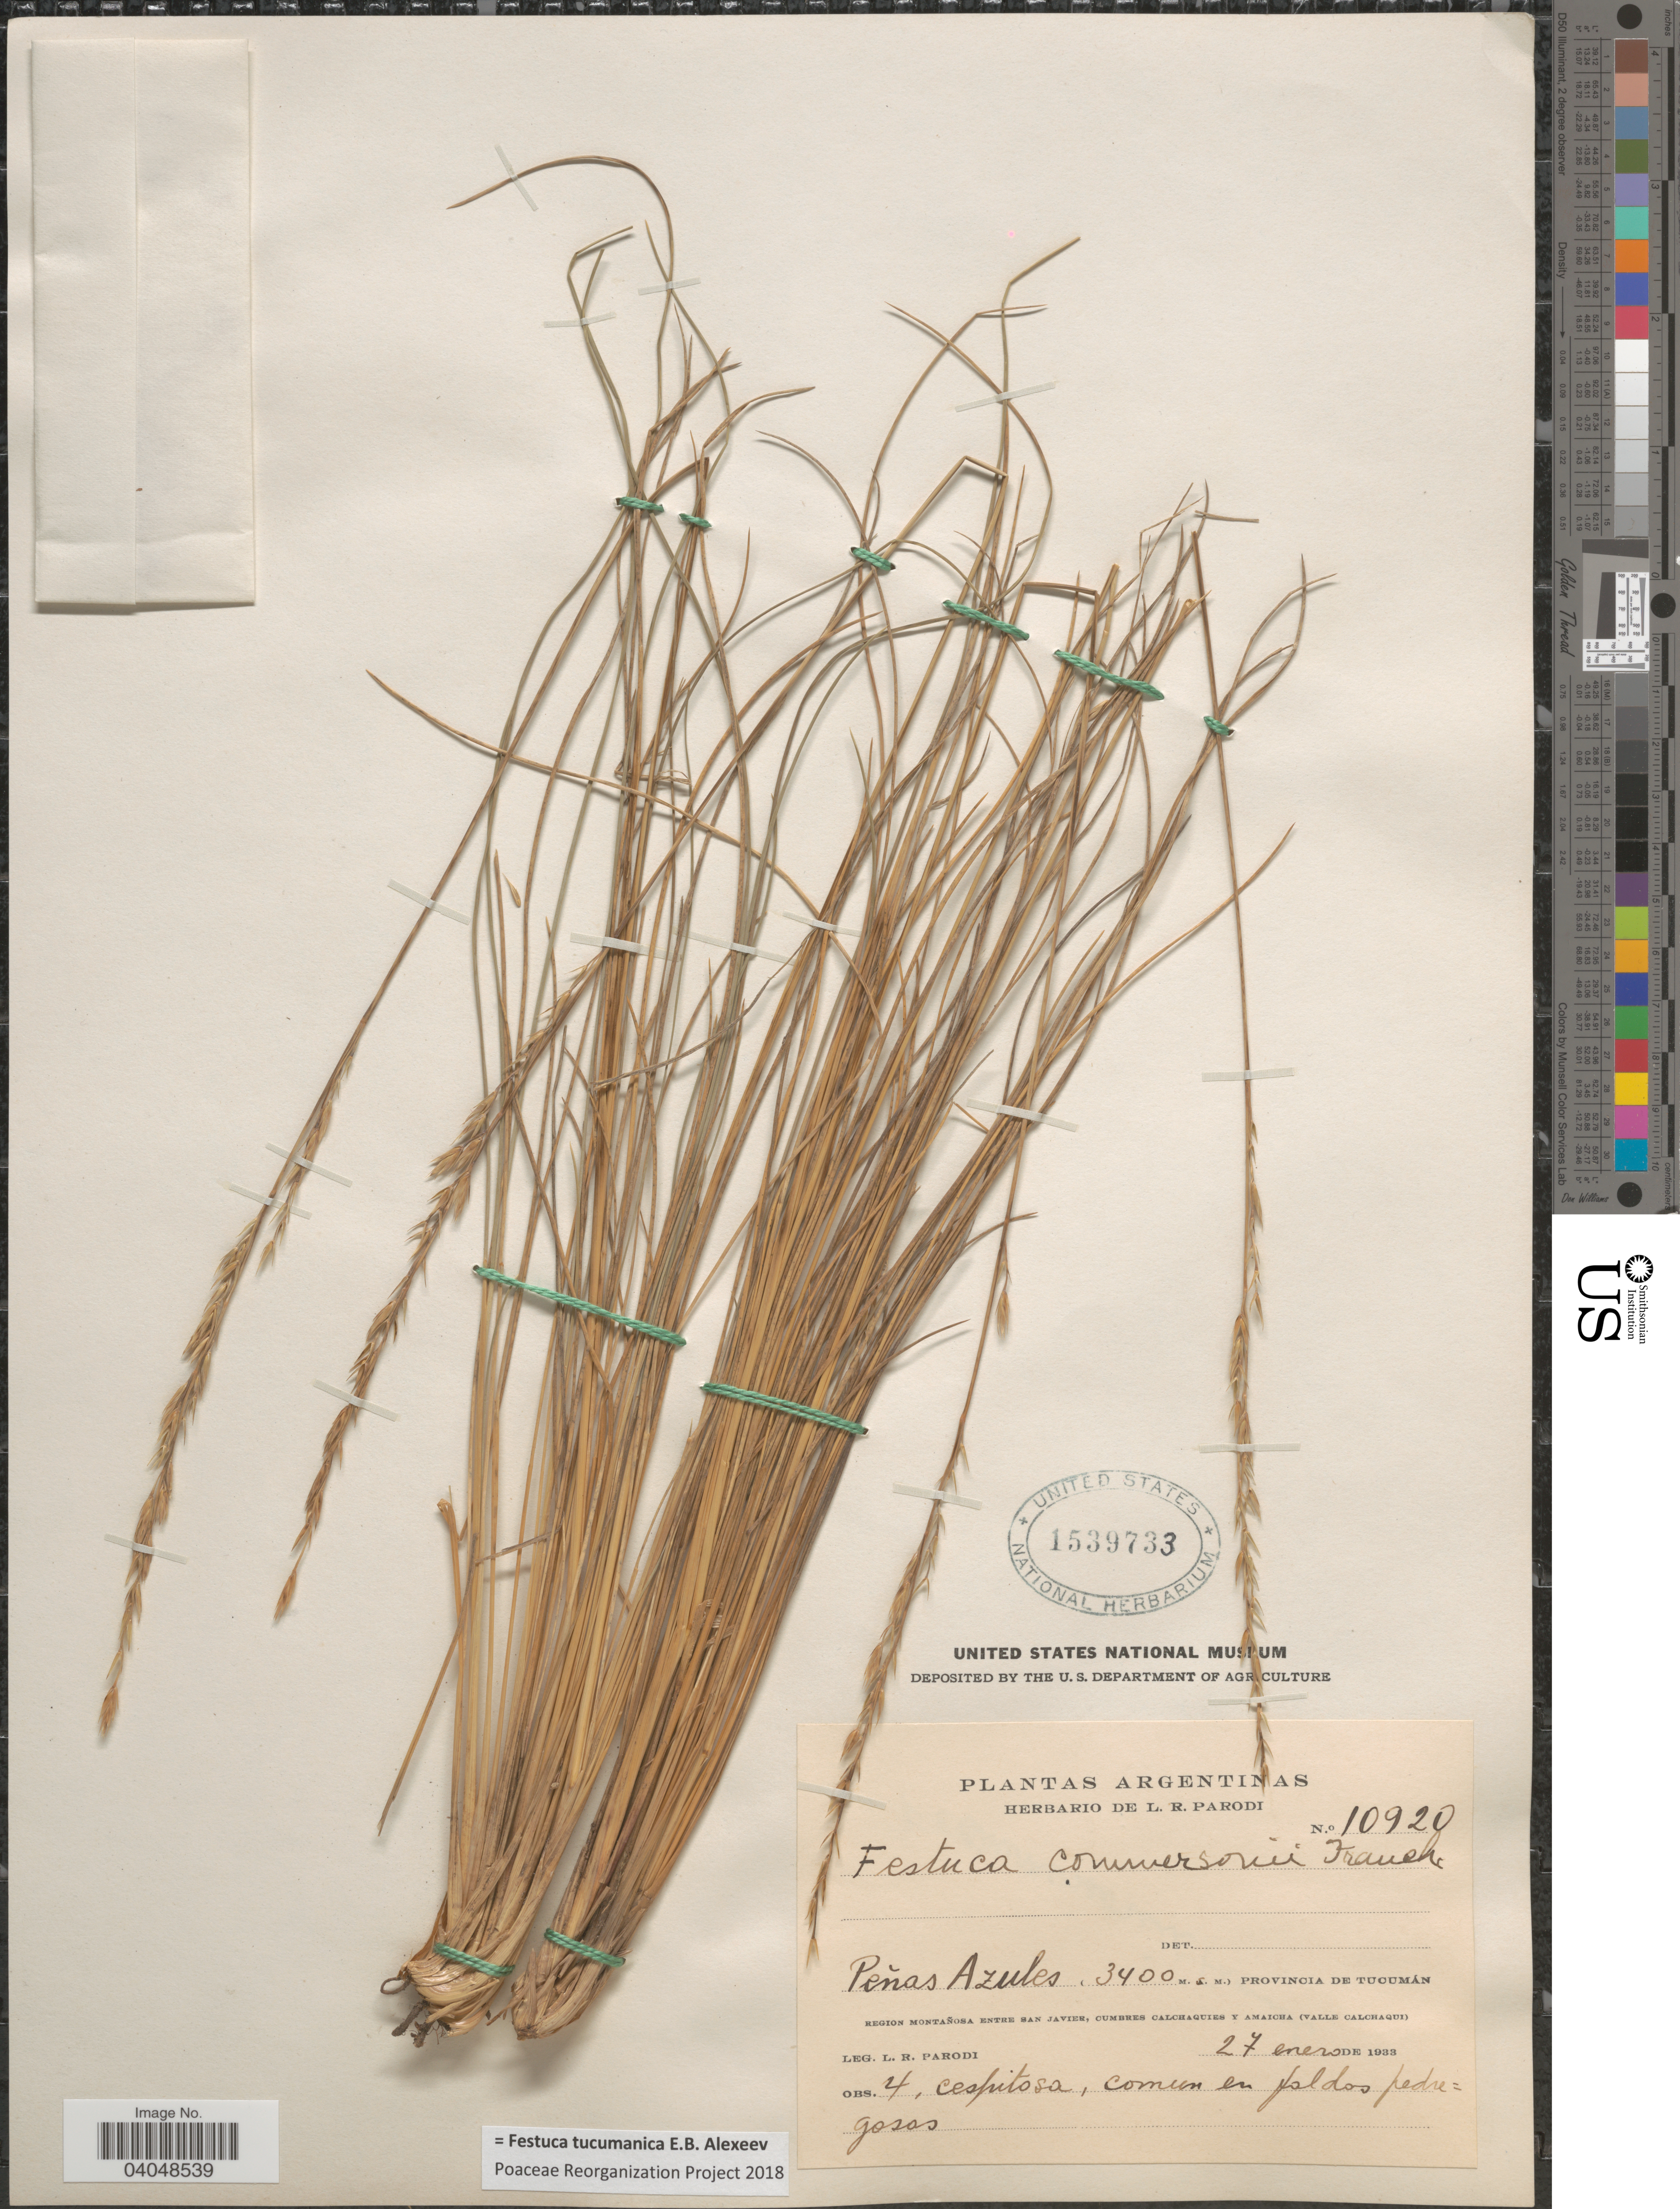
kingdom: Plantae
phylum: Tracheophyta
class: Liliopsida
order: Poales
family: Poaceae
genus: Festuca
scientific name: Festuca tucumanica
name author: E.B. Alexeev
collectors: L. R. Parodi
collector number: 10920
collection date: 1933-01-27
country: Argentina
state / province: Tucuman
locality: Peñas Azules. Region Montañosa entre San Javier, cumbres Calchaquies y Amaicha (Valle Calchaqui).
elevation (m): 3400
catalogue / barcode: US 1539733